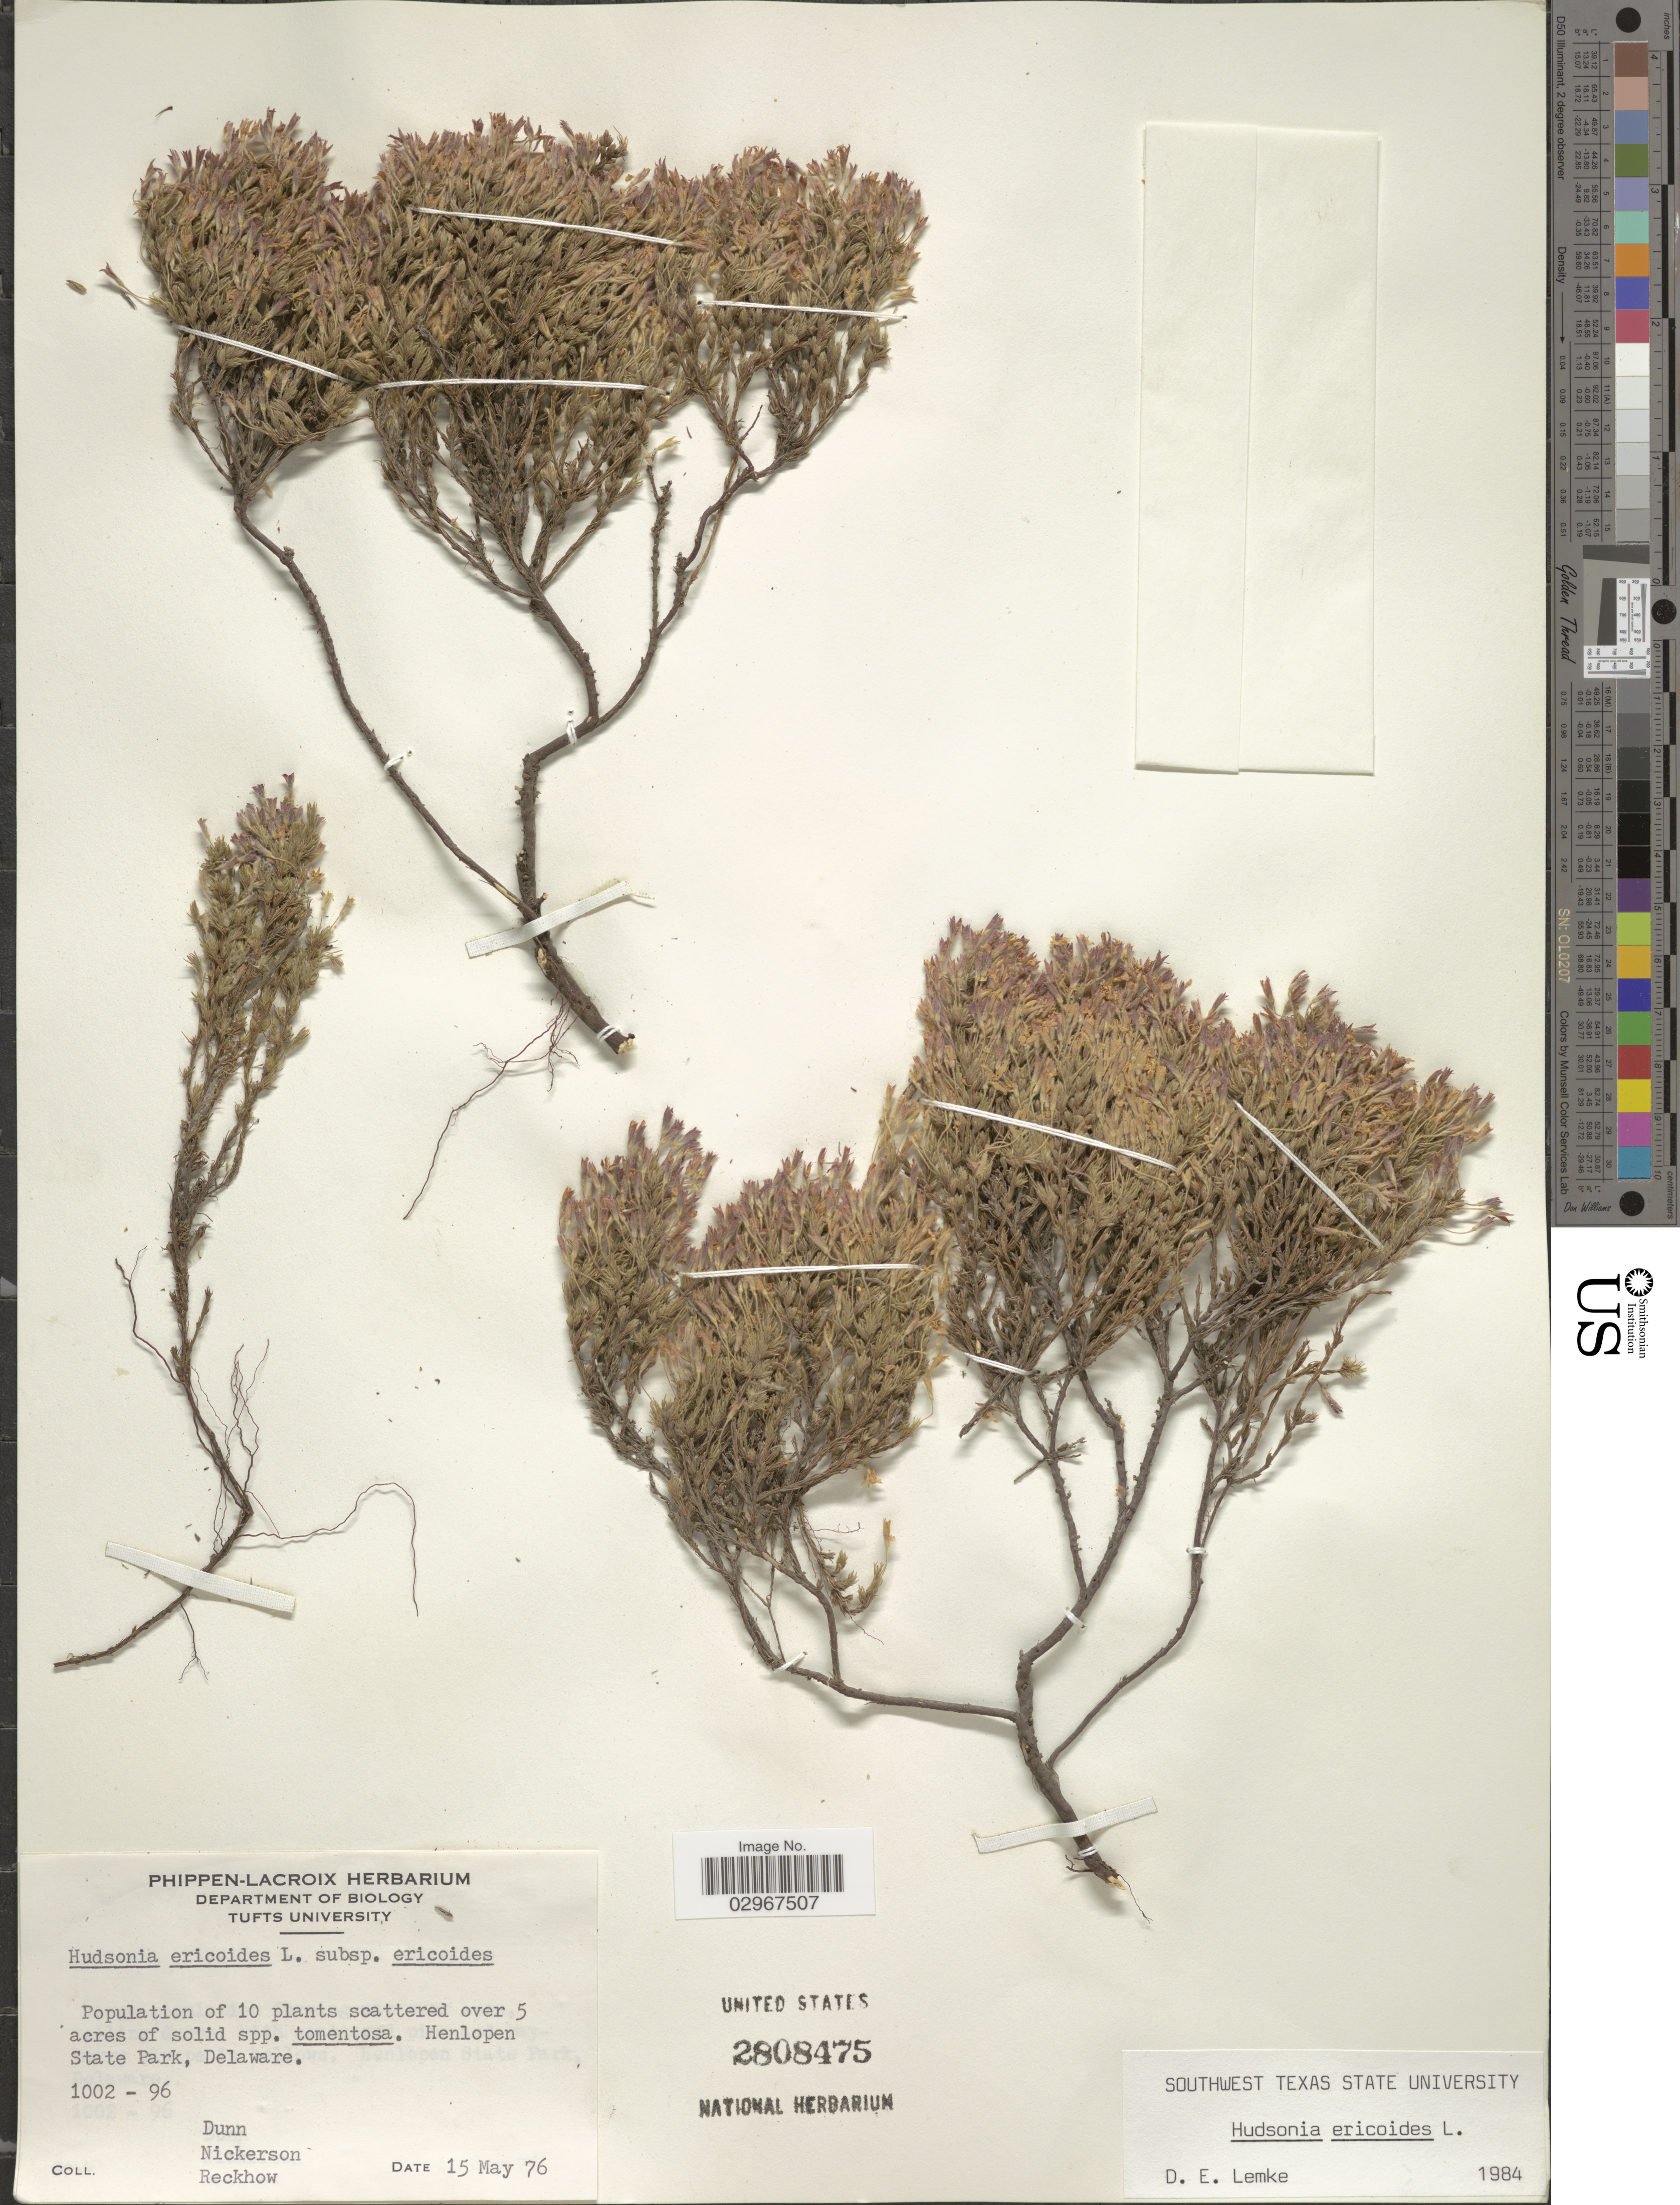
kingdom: Plantae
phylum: Tracheophyta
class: Magnoliopsida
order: Malvales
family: Cistaceae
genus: Hudsonia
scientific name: Hudsonia ericoides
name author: L.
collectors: -- Dunn, Nickerson, -- & Reckhow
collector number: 1002-96?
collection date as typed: Transcribed d/m/y: 15/5/76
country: United States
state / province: Delaware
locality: Henlopen State Park.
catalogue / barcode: US 2808475